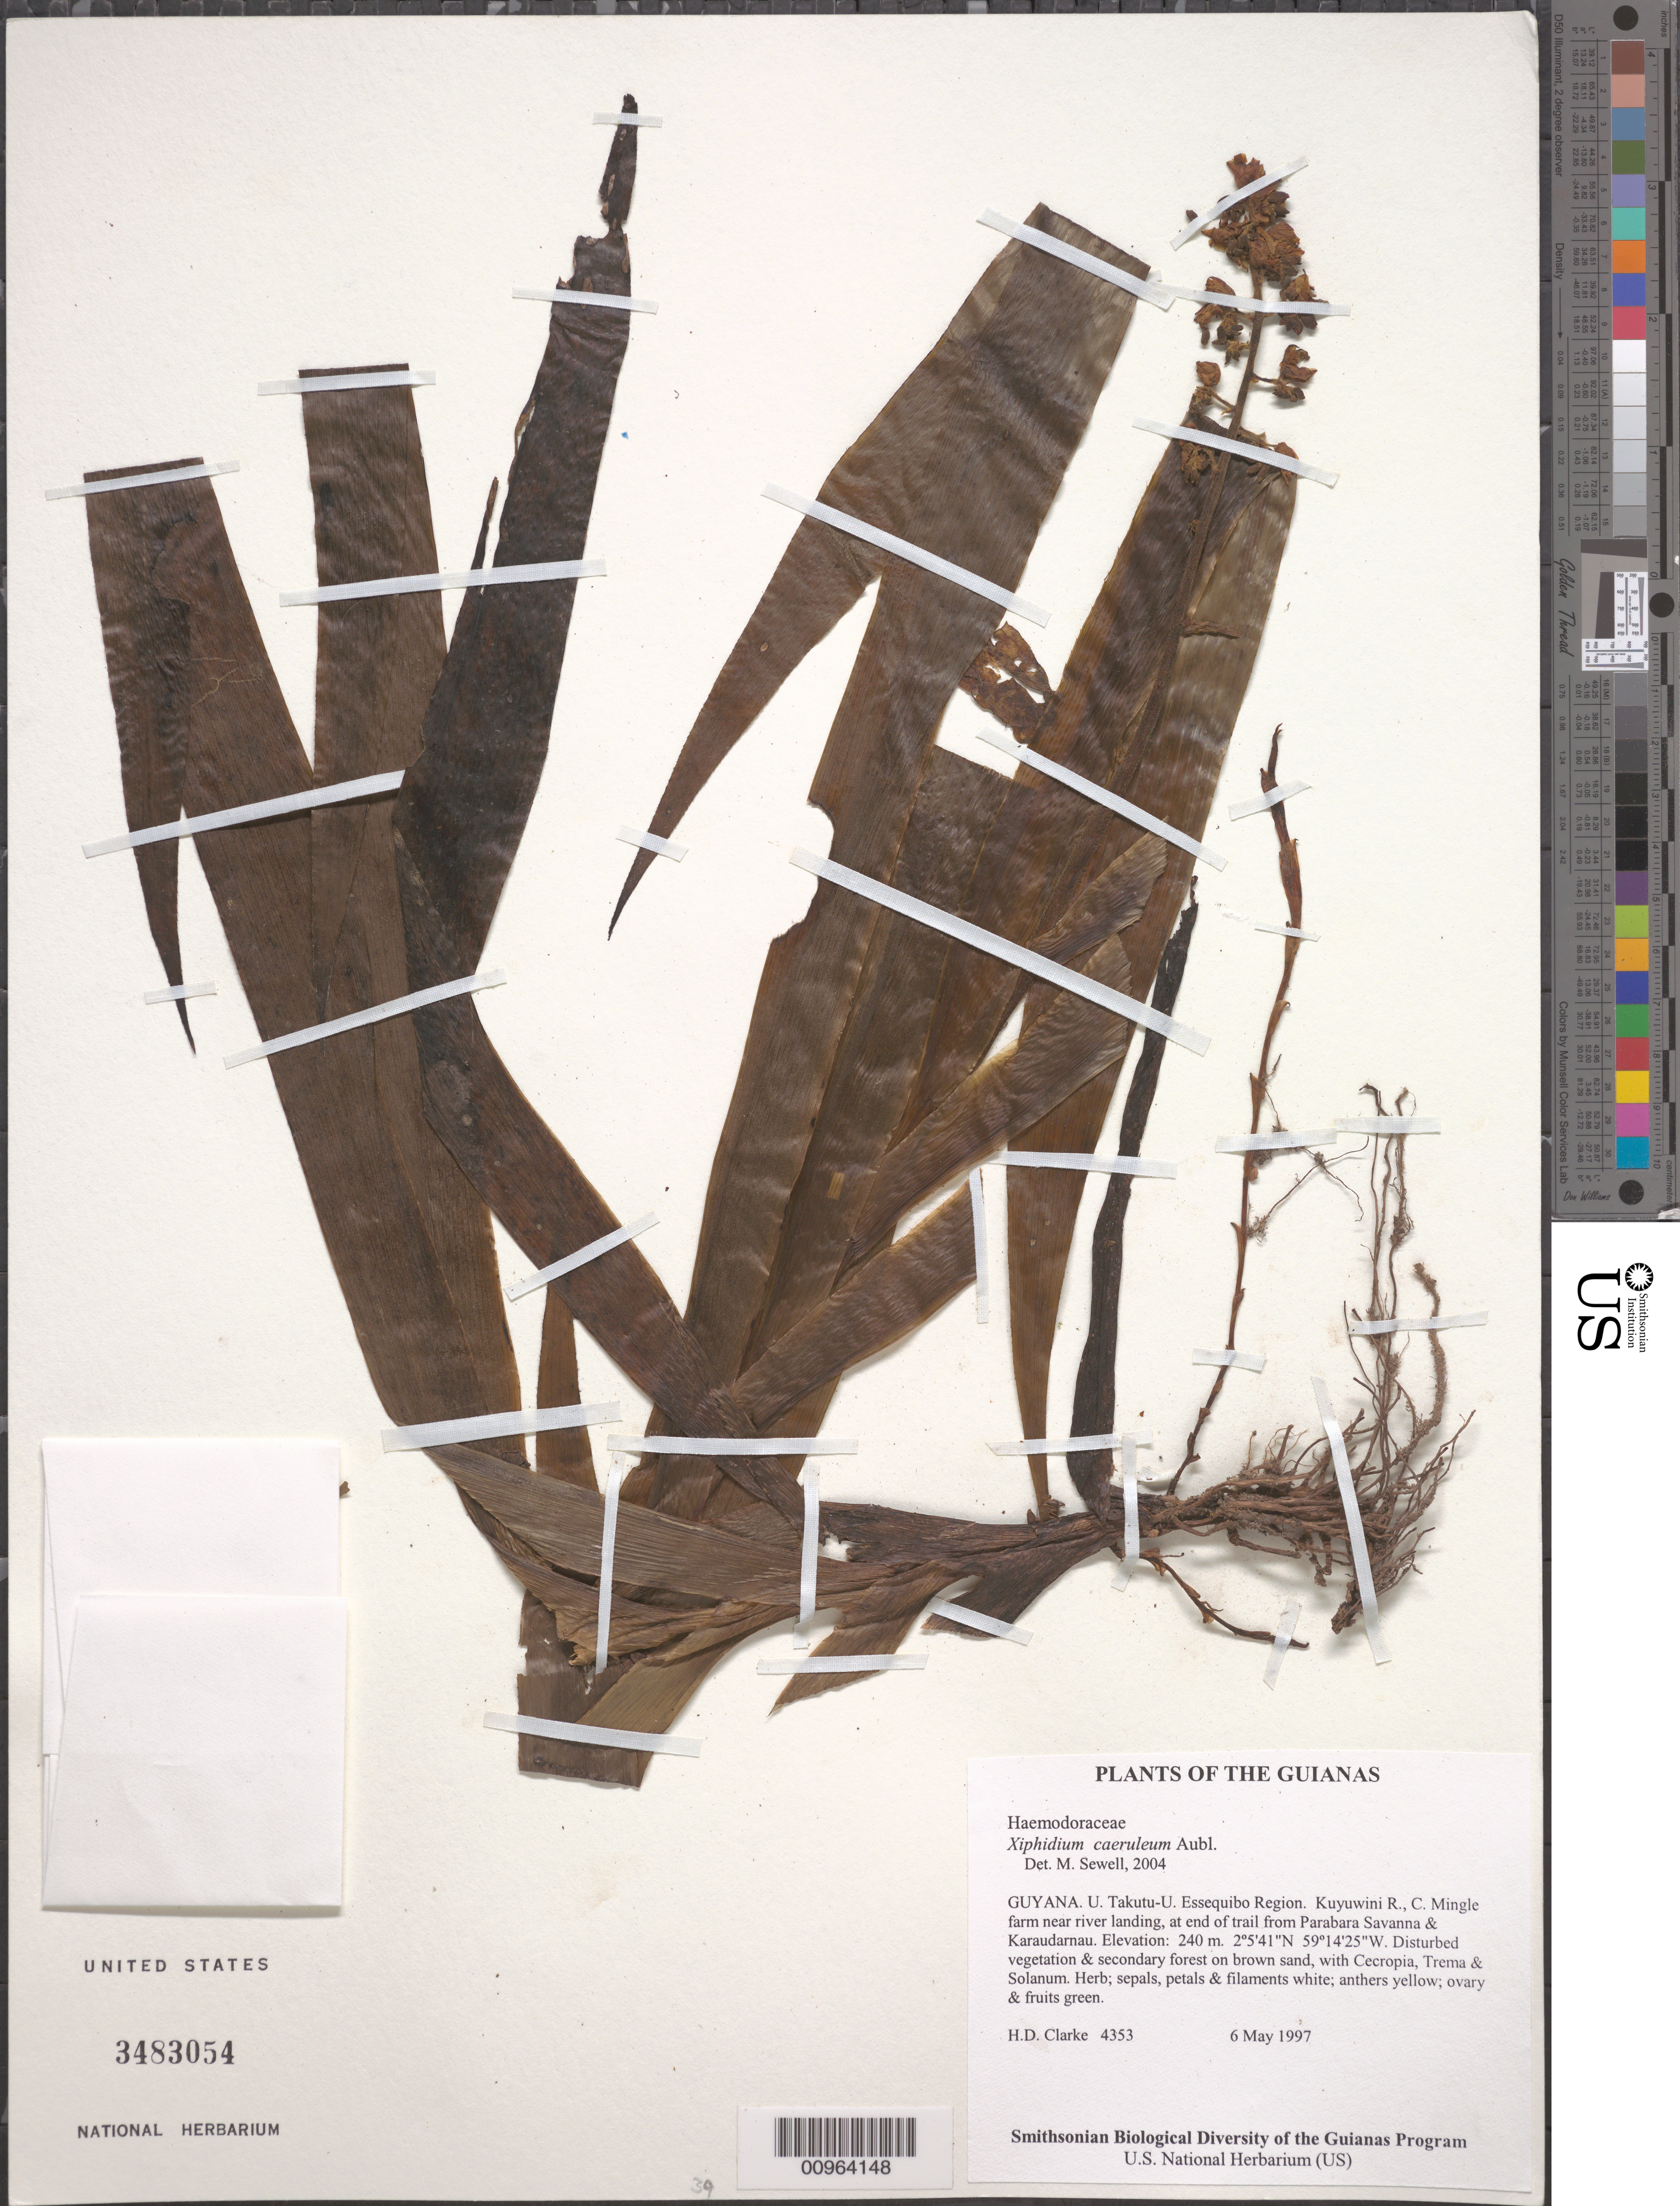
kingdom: Plantae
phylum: Tracheophyta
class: Liliopsida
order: Commelinales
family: Haemodoraceae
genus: Xiphidium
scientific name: Xiphidium caeruleum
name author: Aubl.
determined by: Sewell, M.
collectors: H. D. Clarke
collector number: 4353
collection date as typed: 6 May 1997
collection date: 1997-05-06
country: Guyana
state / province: U. Takutu-U. Essequibo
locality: Kuyuwini R., C. Mingle farm near river landing, at end of trail from Parabara Savanna & Karaudarnau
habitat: Disturbed vegetation & secondary forest on brown sand, with Cecropia, Trema & Solanum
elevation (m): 240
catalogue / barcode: US 3483054